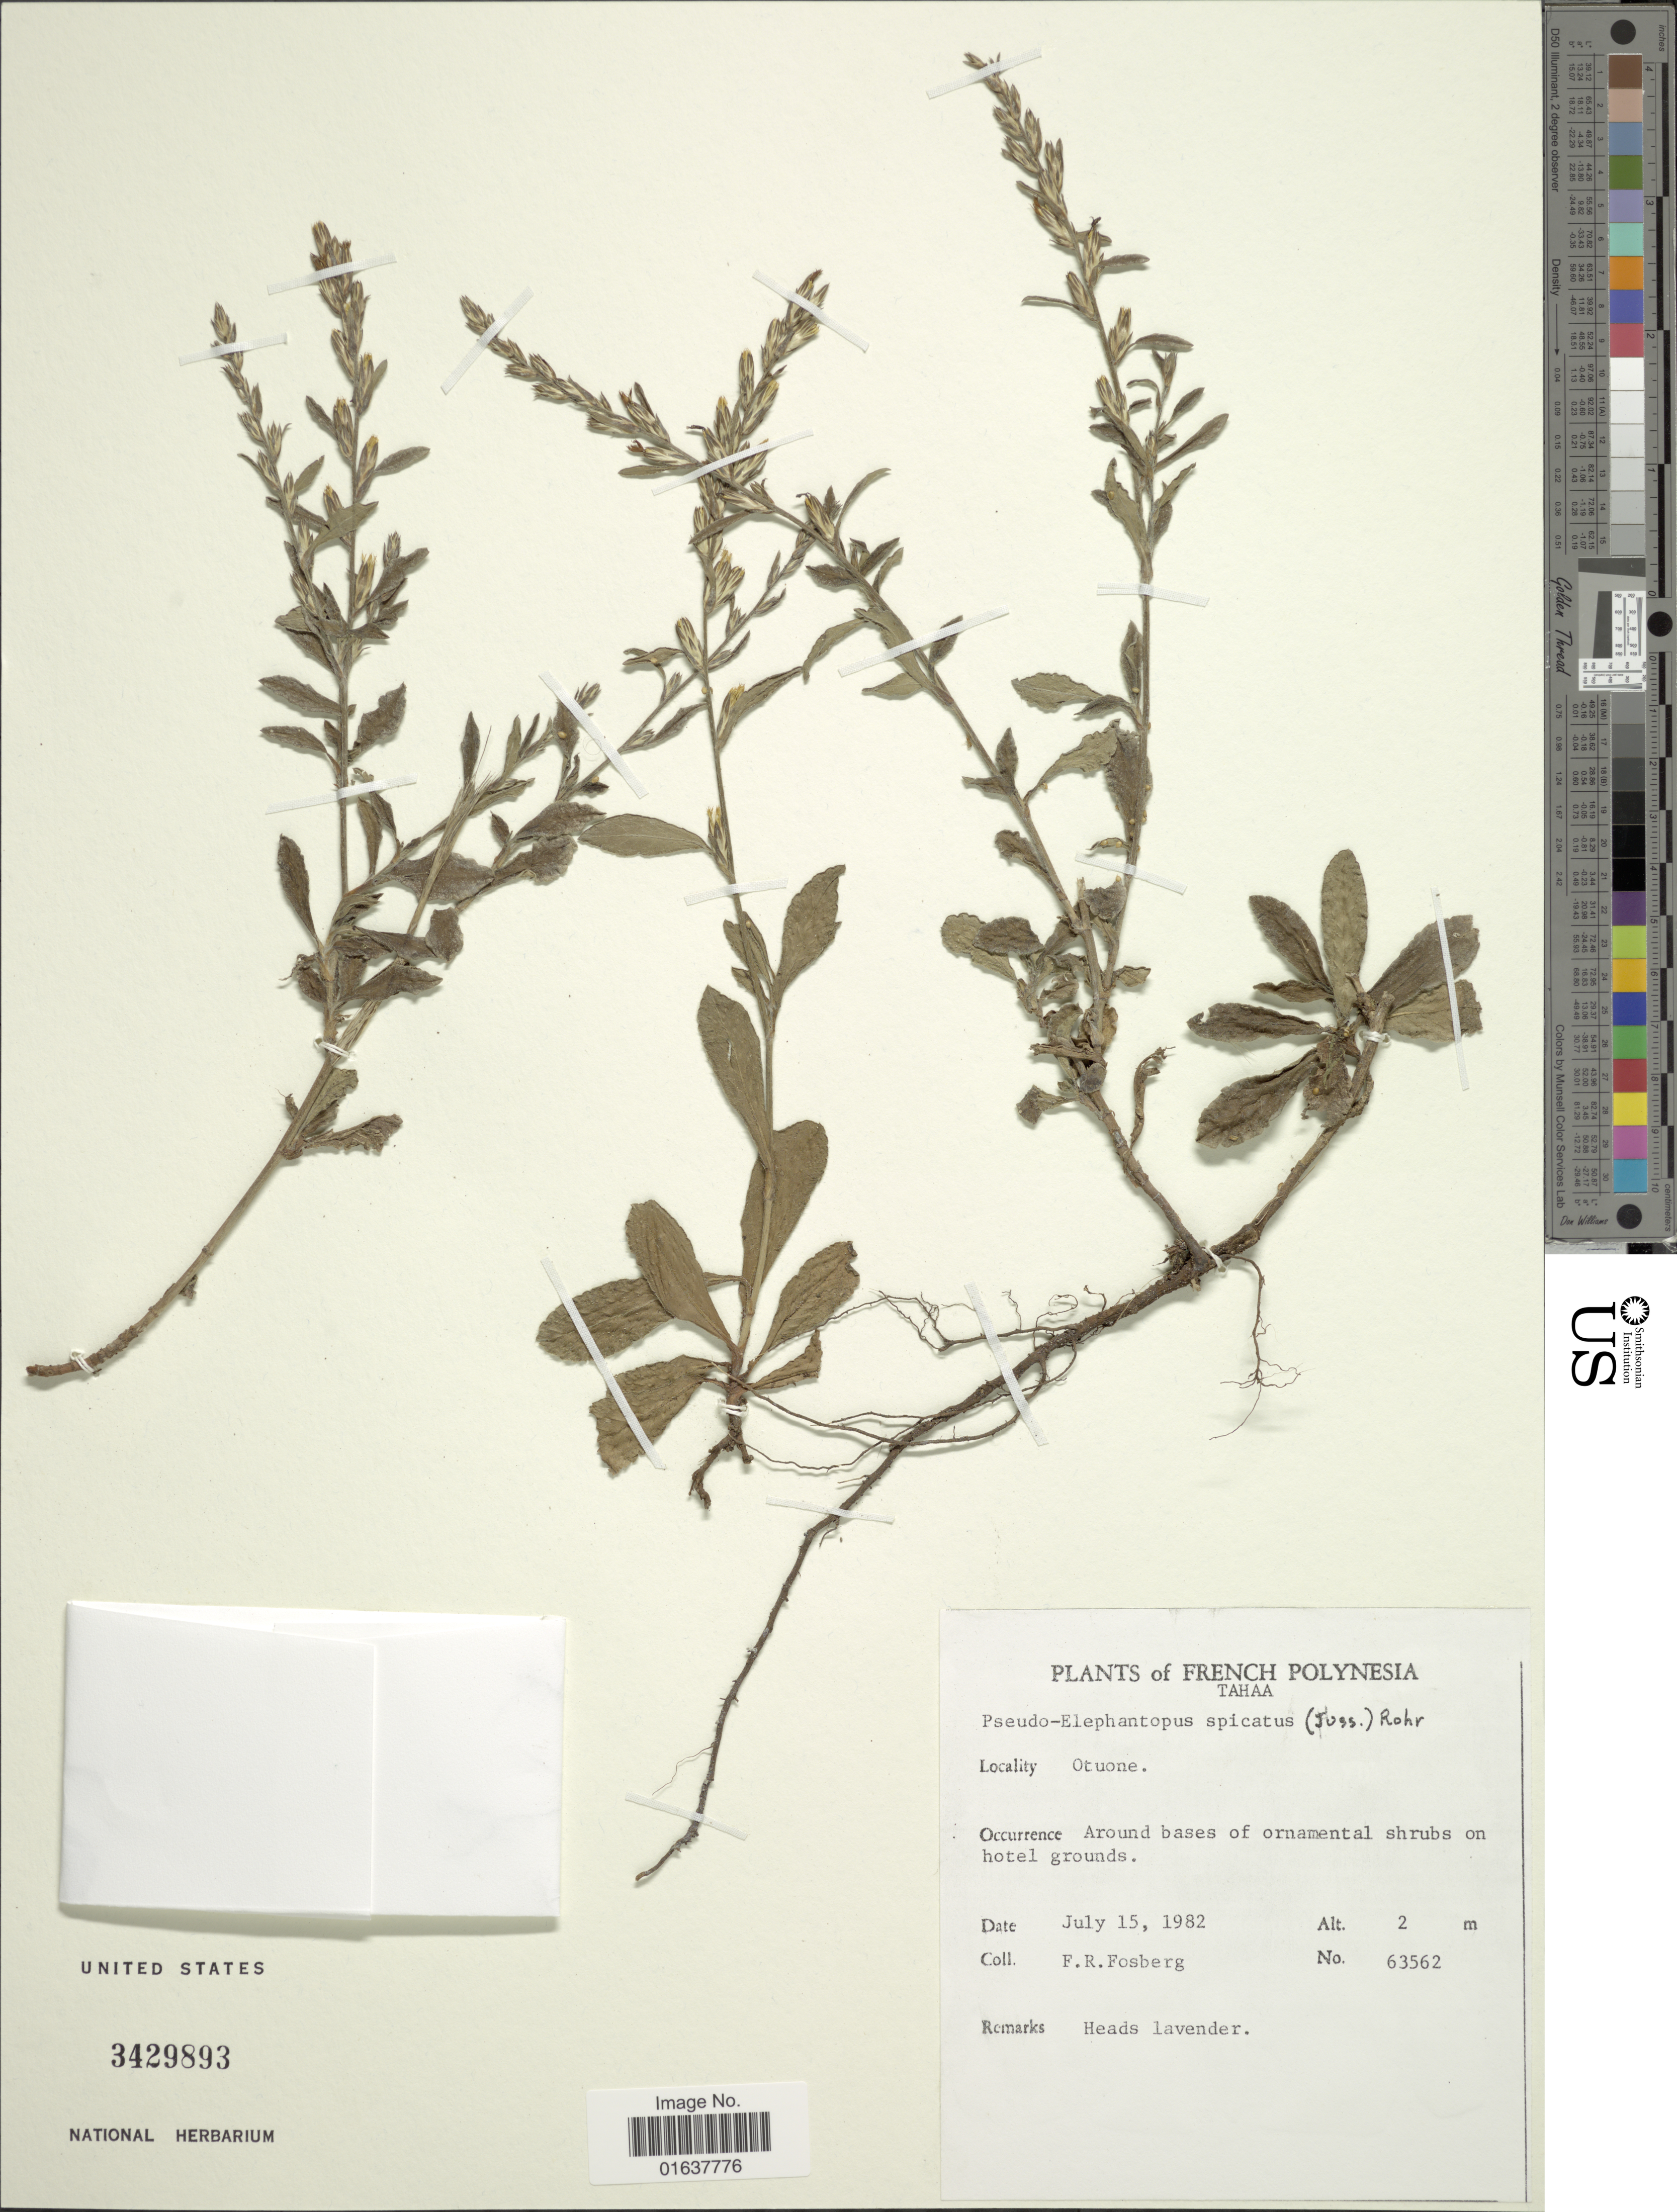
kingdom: Plantae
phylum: Tracheophyta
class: Magnoliopsida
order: Asterales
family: Asteraceae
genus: Pseudelephantopus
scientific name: Pseudelephantopus spicatus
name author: (Juss. ex Aubl.) C.F. Baker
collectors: F. R. Fosberg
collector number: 63562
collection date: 1982-07-15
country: French Polynesia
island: Tahaa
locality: Tahaa. Otuone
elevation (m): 2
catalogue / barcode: US 3429893